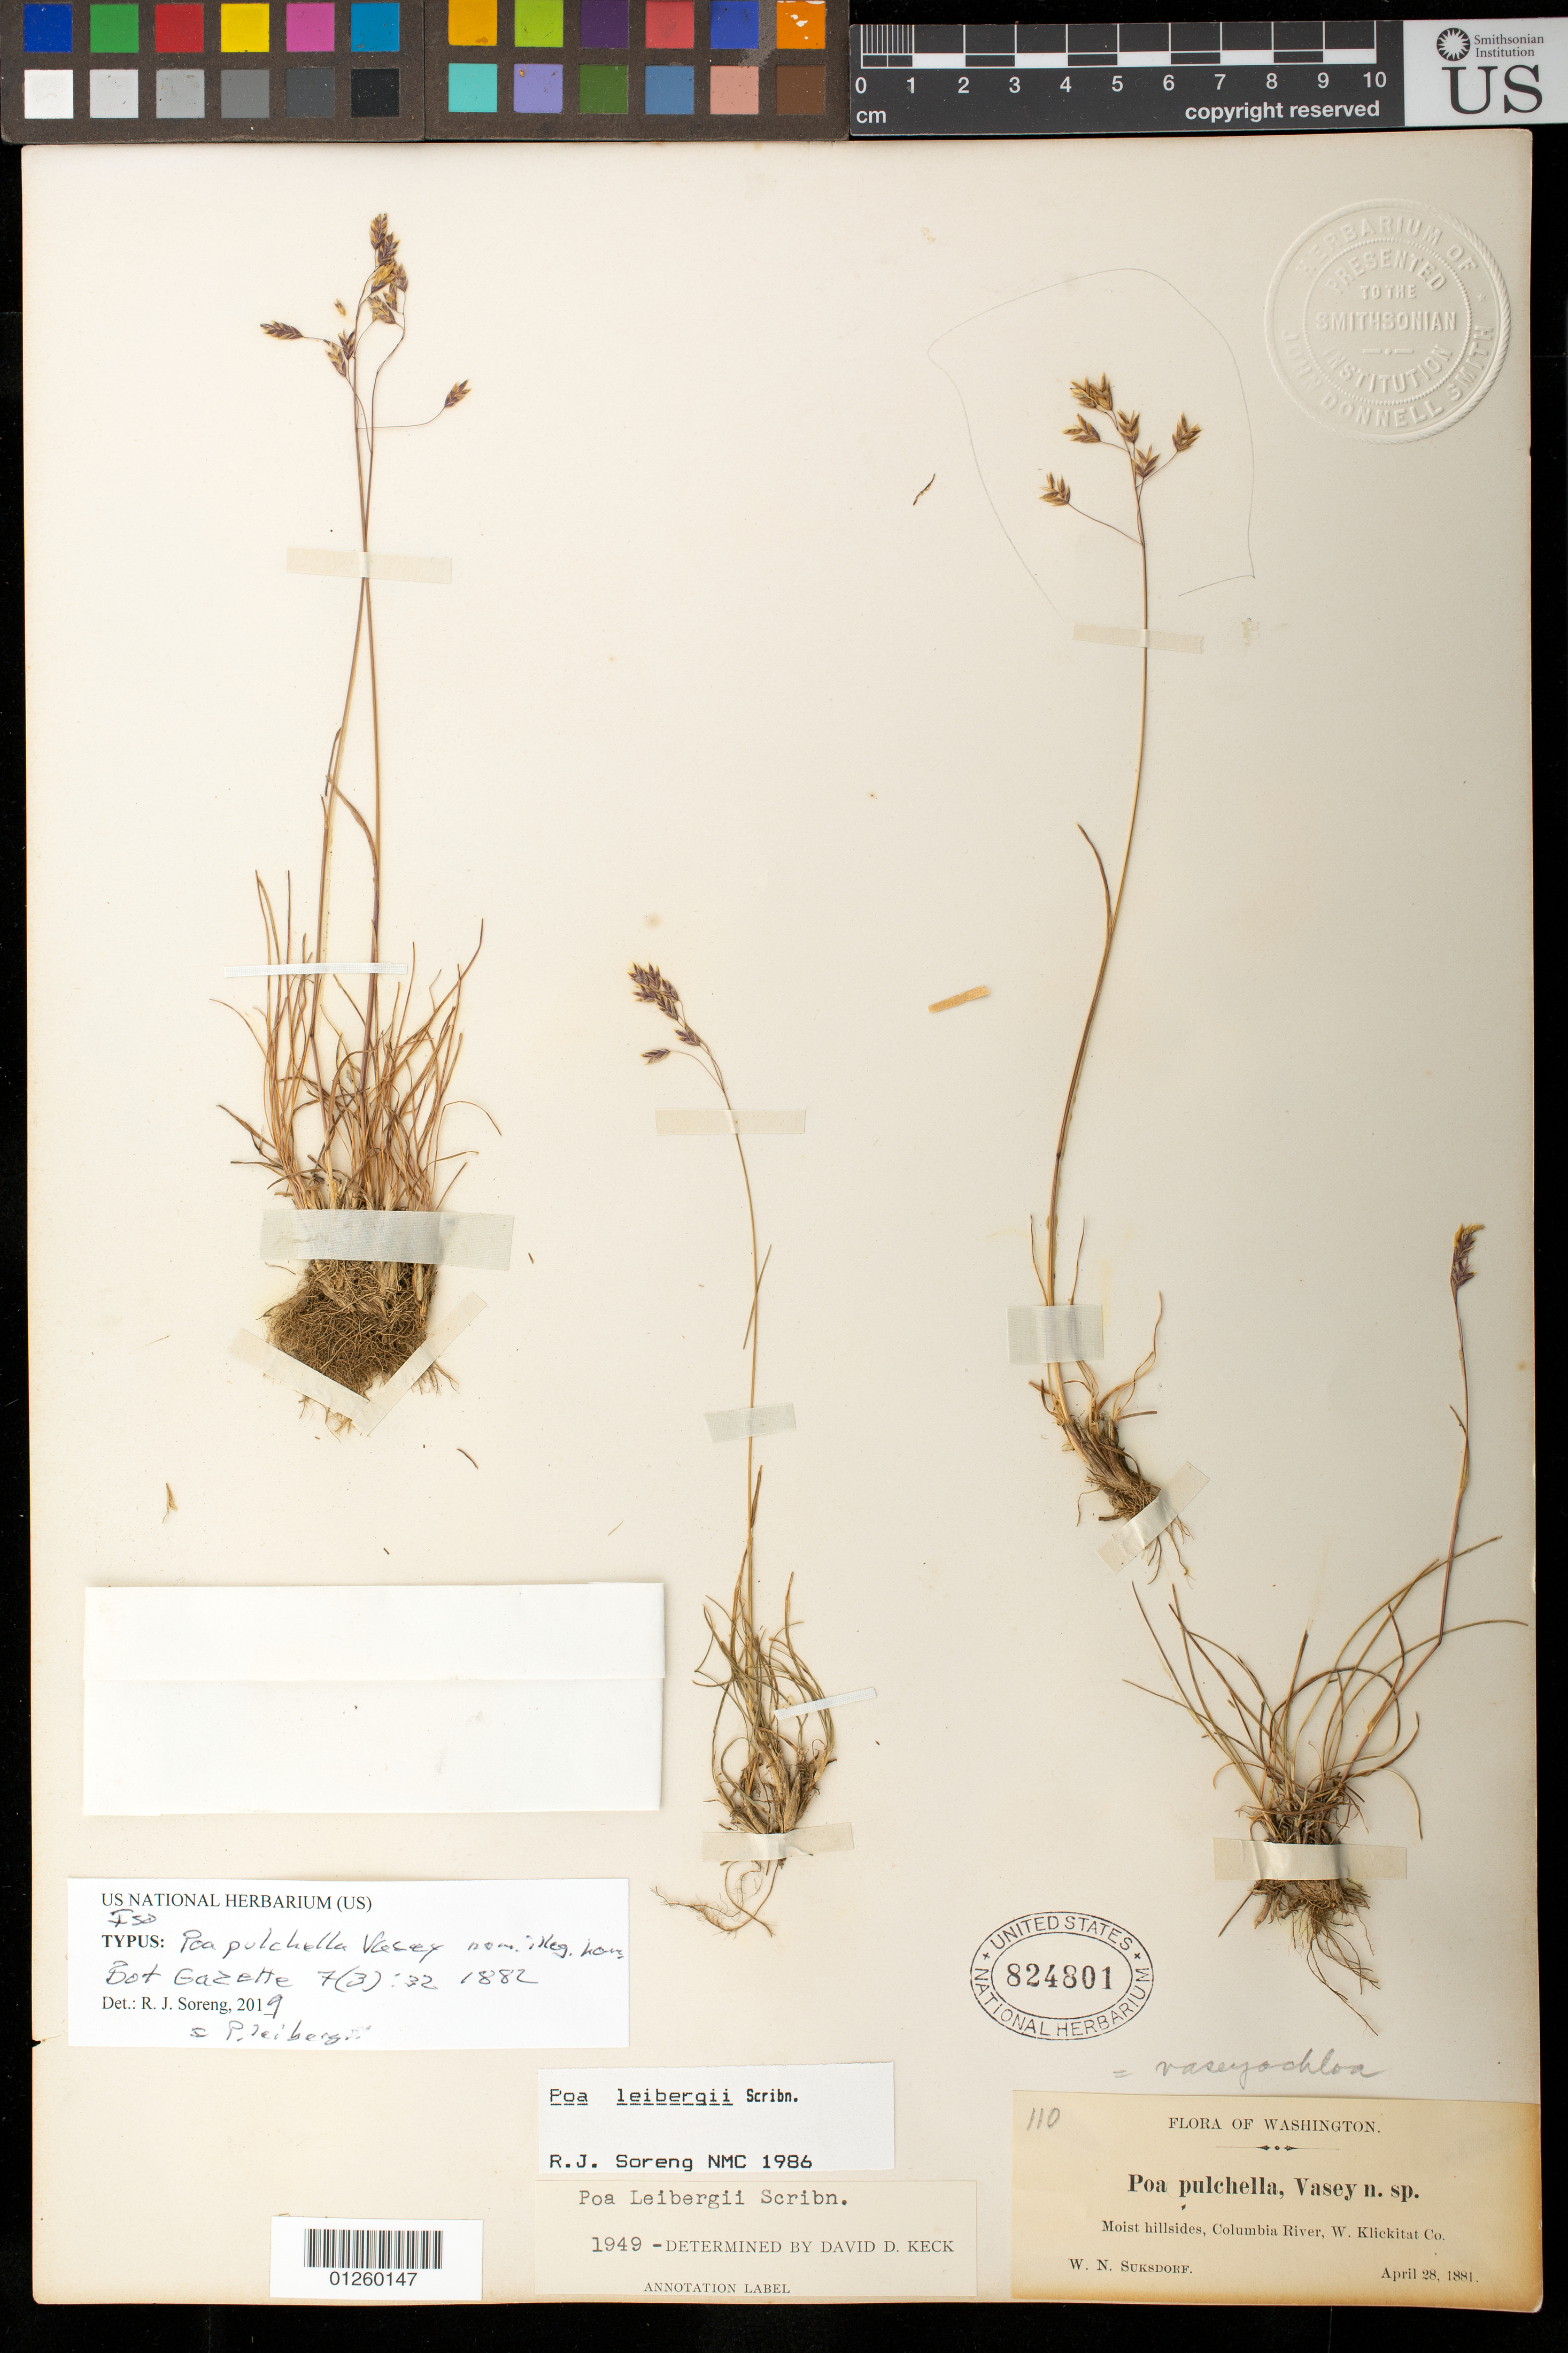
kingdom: Plantae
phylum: Tracheophyta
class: Liliopsida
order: Poales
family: Poaceae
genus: Poa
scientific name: Poa pulchella Vasey, nom. illeg.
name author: Vasey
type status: Isotype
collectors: W. N. Suksdorf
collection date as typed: April 28, 1881.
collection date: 1881-04-28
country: United States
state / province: Washington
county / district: Klickitat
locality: Moist hillsides, Columbia River, W. Klickitat Co.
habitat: Moist hillsides.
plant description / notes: Primary coll number (?) "110" written in pencil.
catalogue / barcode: US 824801